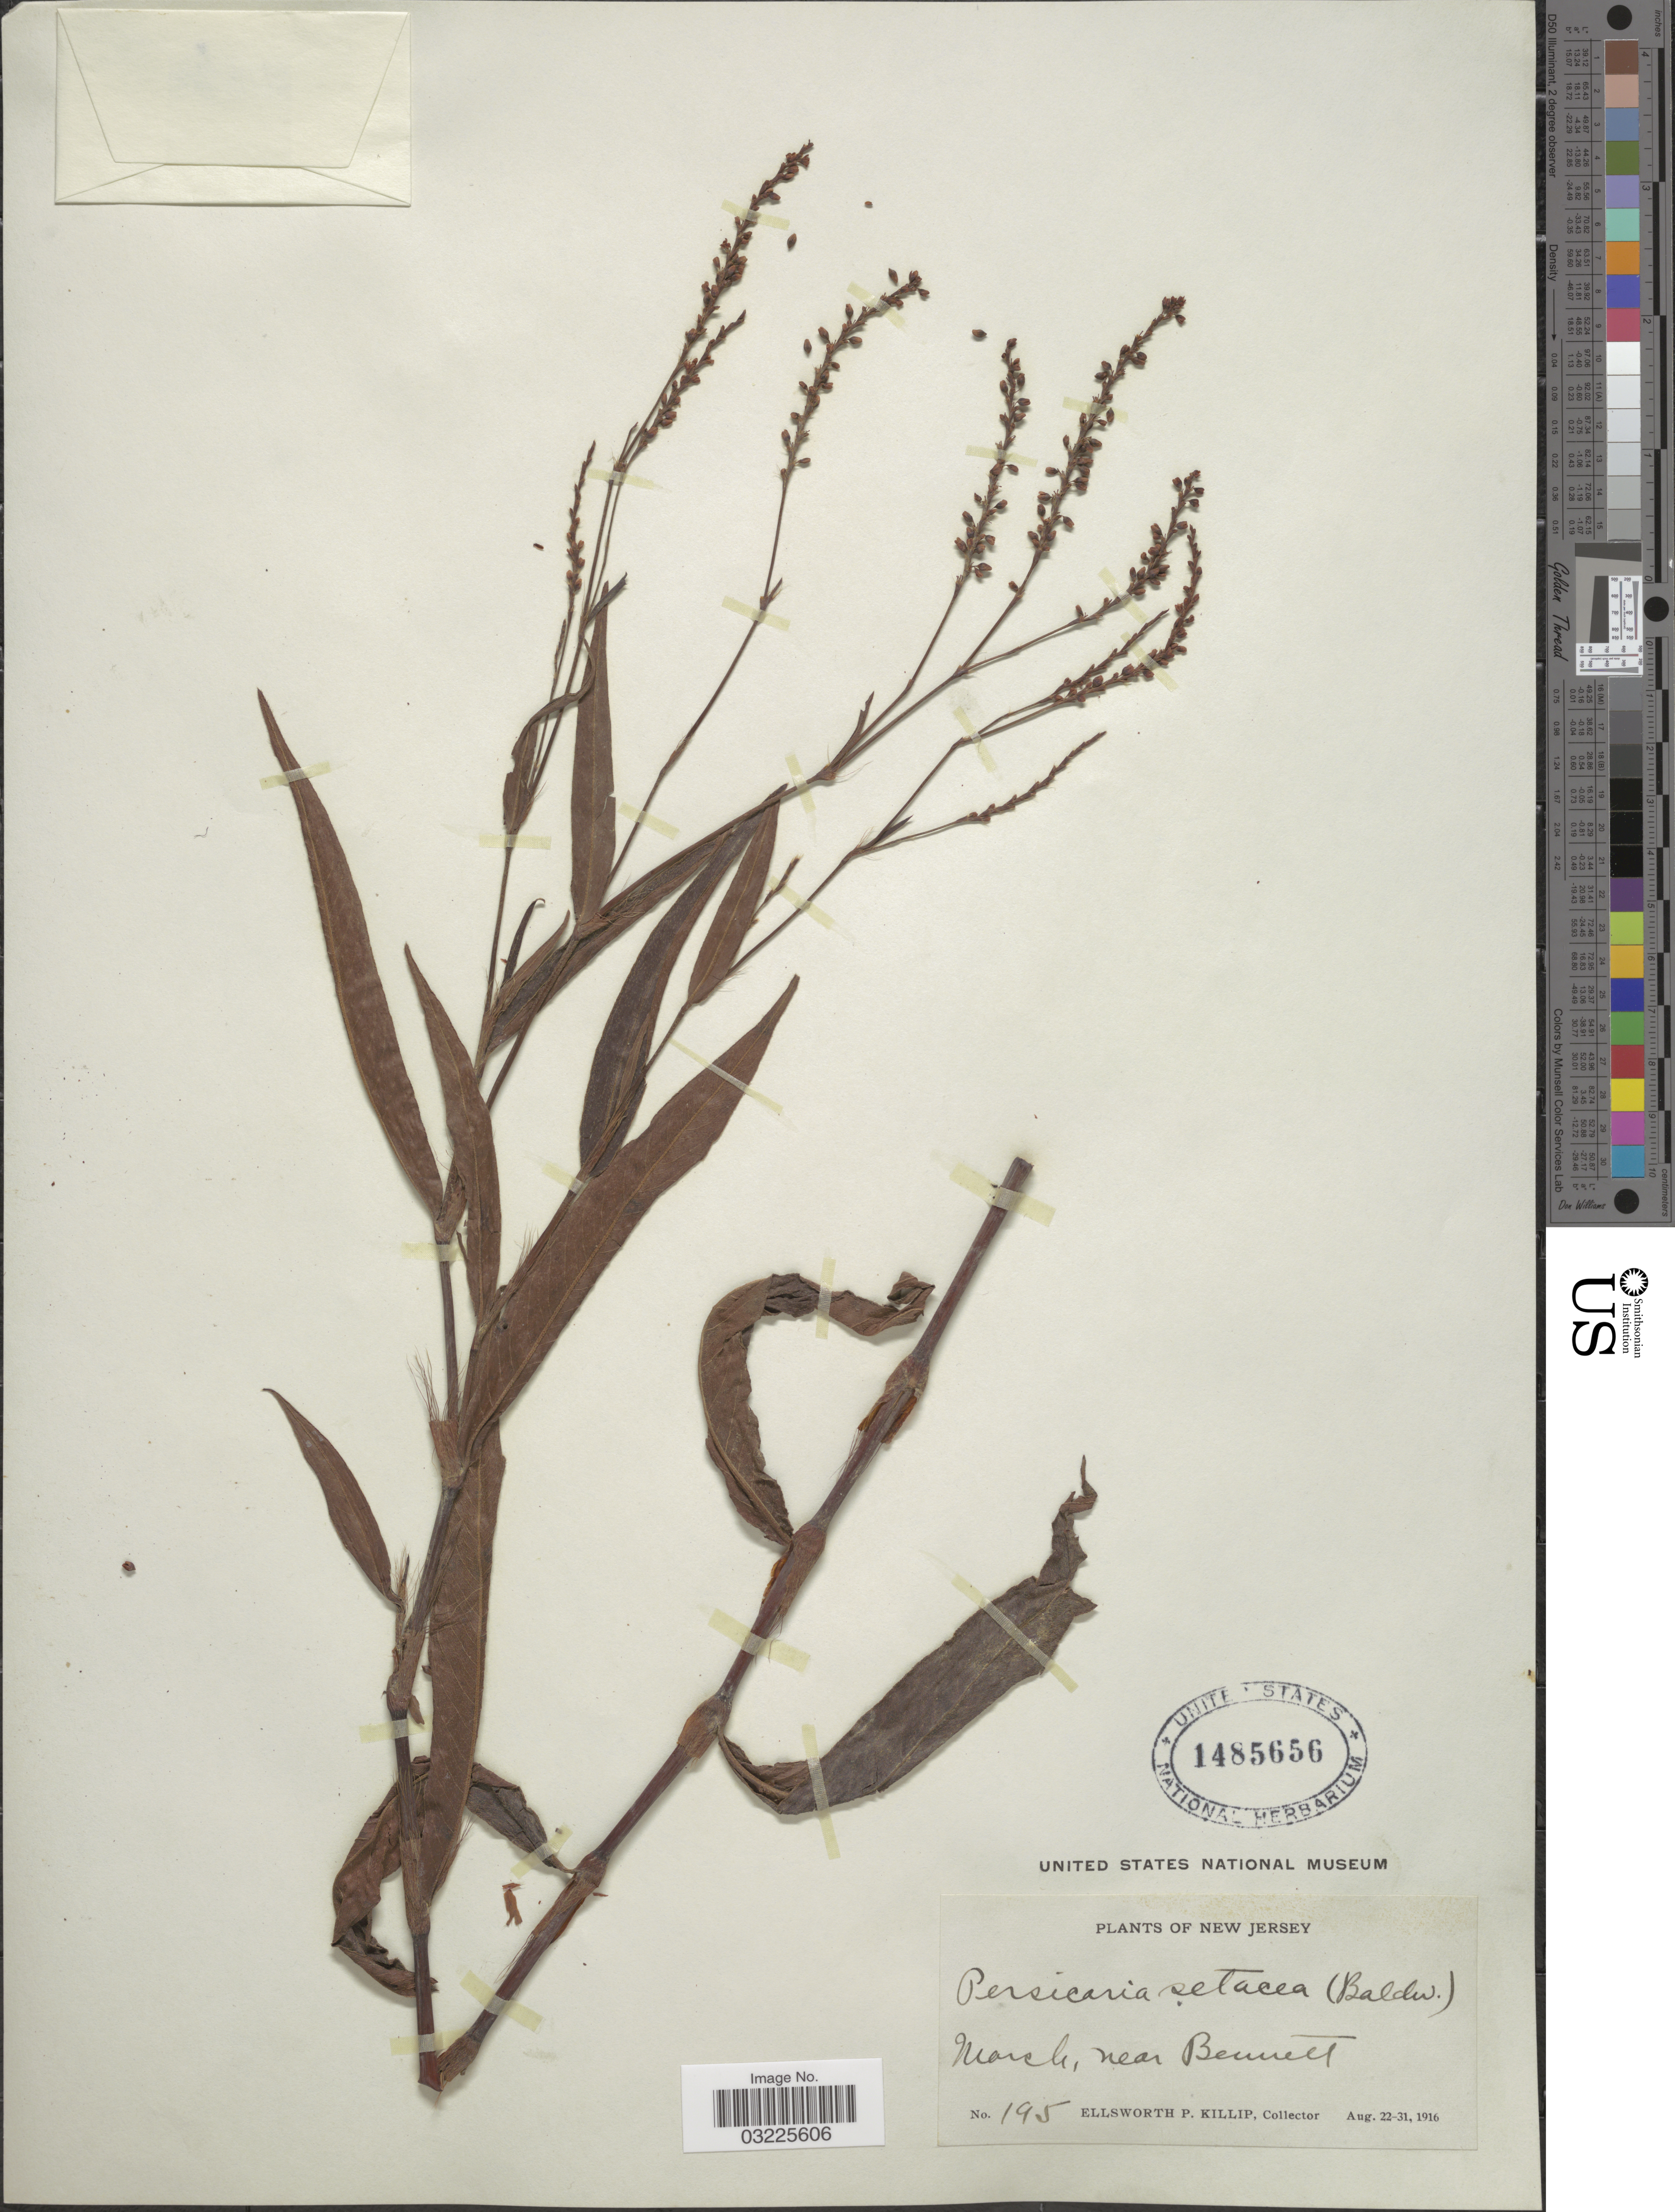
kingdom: Plantae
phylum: Tracheophyta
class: Magnoliopsida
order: Caryophyllales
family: Polygonaceae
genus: Persicaria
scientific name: Persicaria setacea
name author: Small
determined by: Atha, D. E.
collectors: E. P. Killip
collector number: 195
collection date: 1916-08-22/1916-08-31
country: United States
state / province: New Jersey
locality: Marsh, near Bennett.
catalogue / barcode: US 1485656